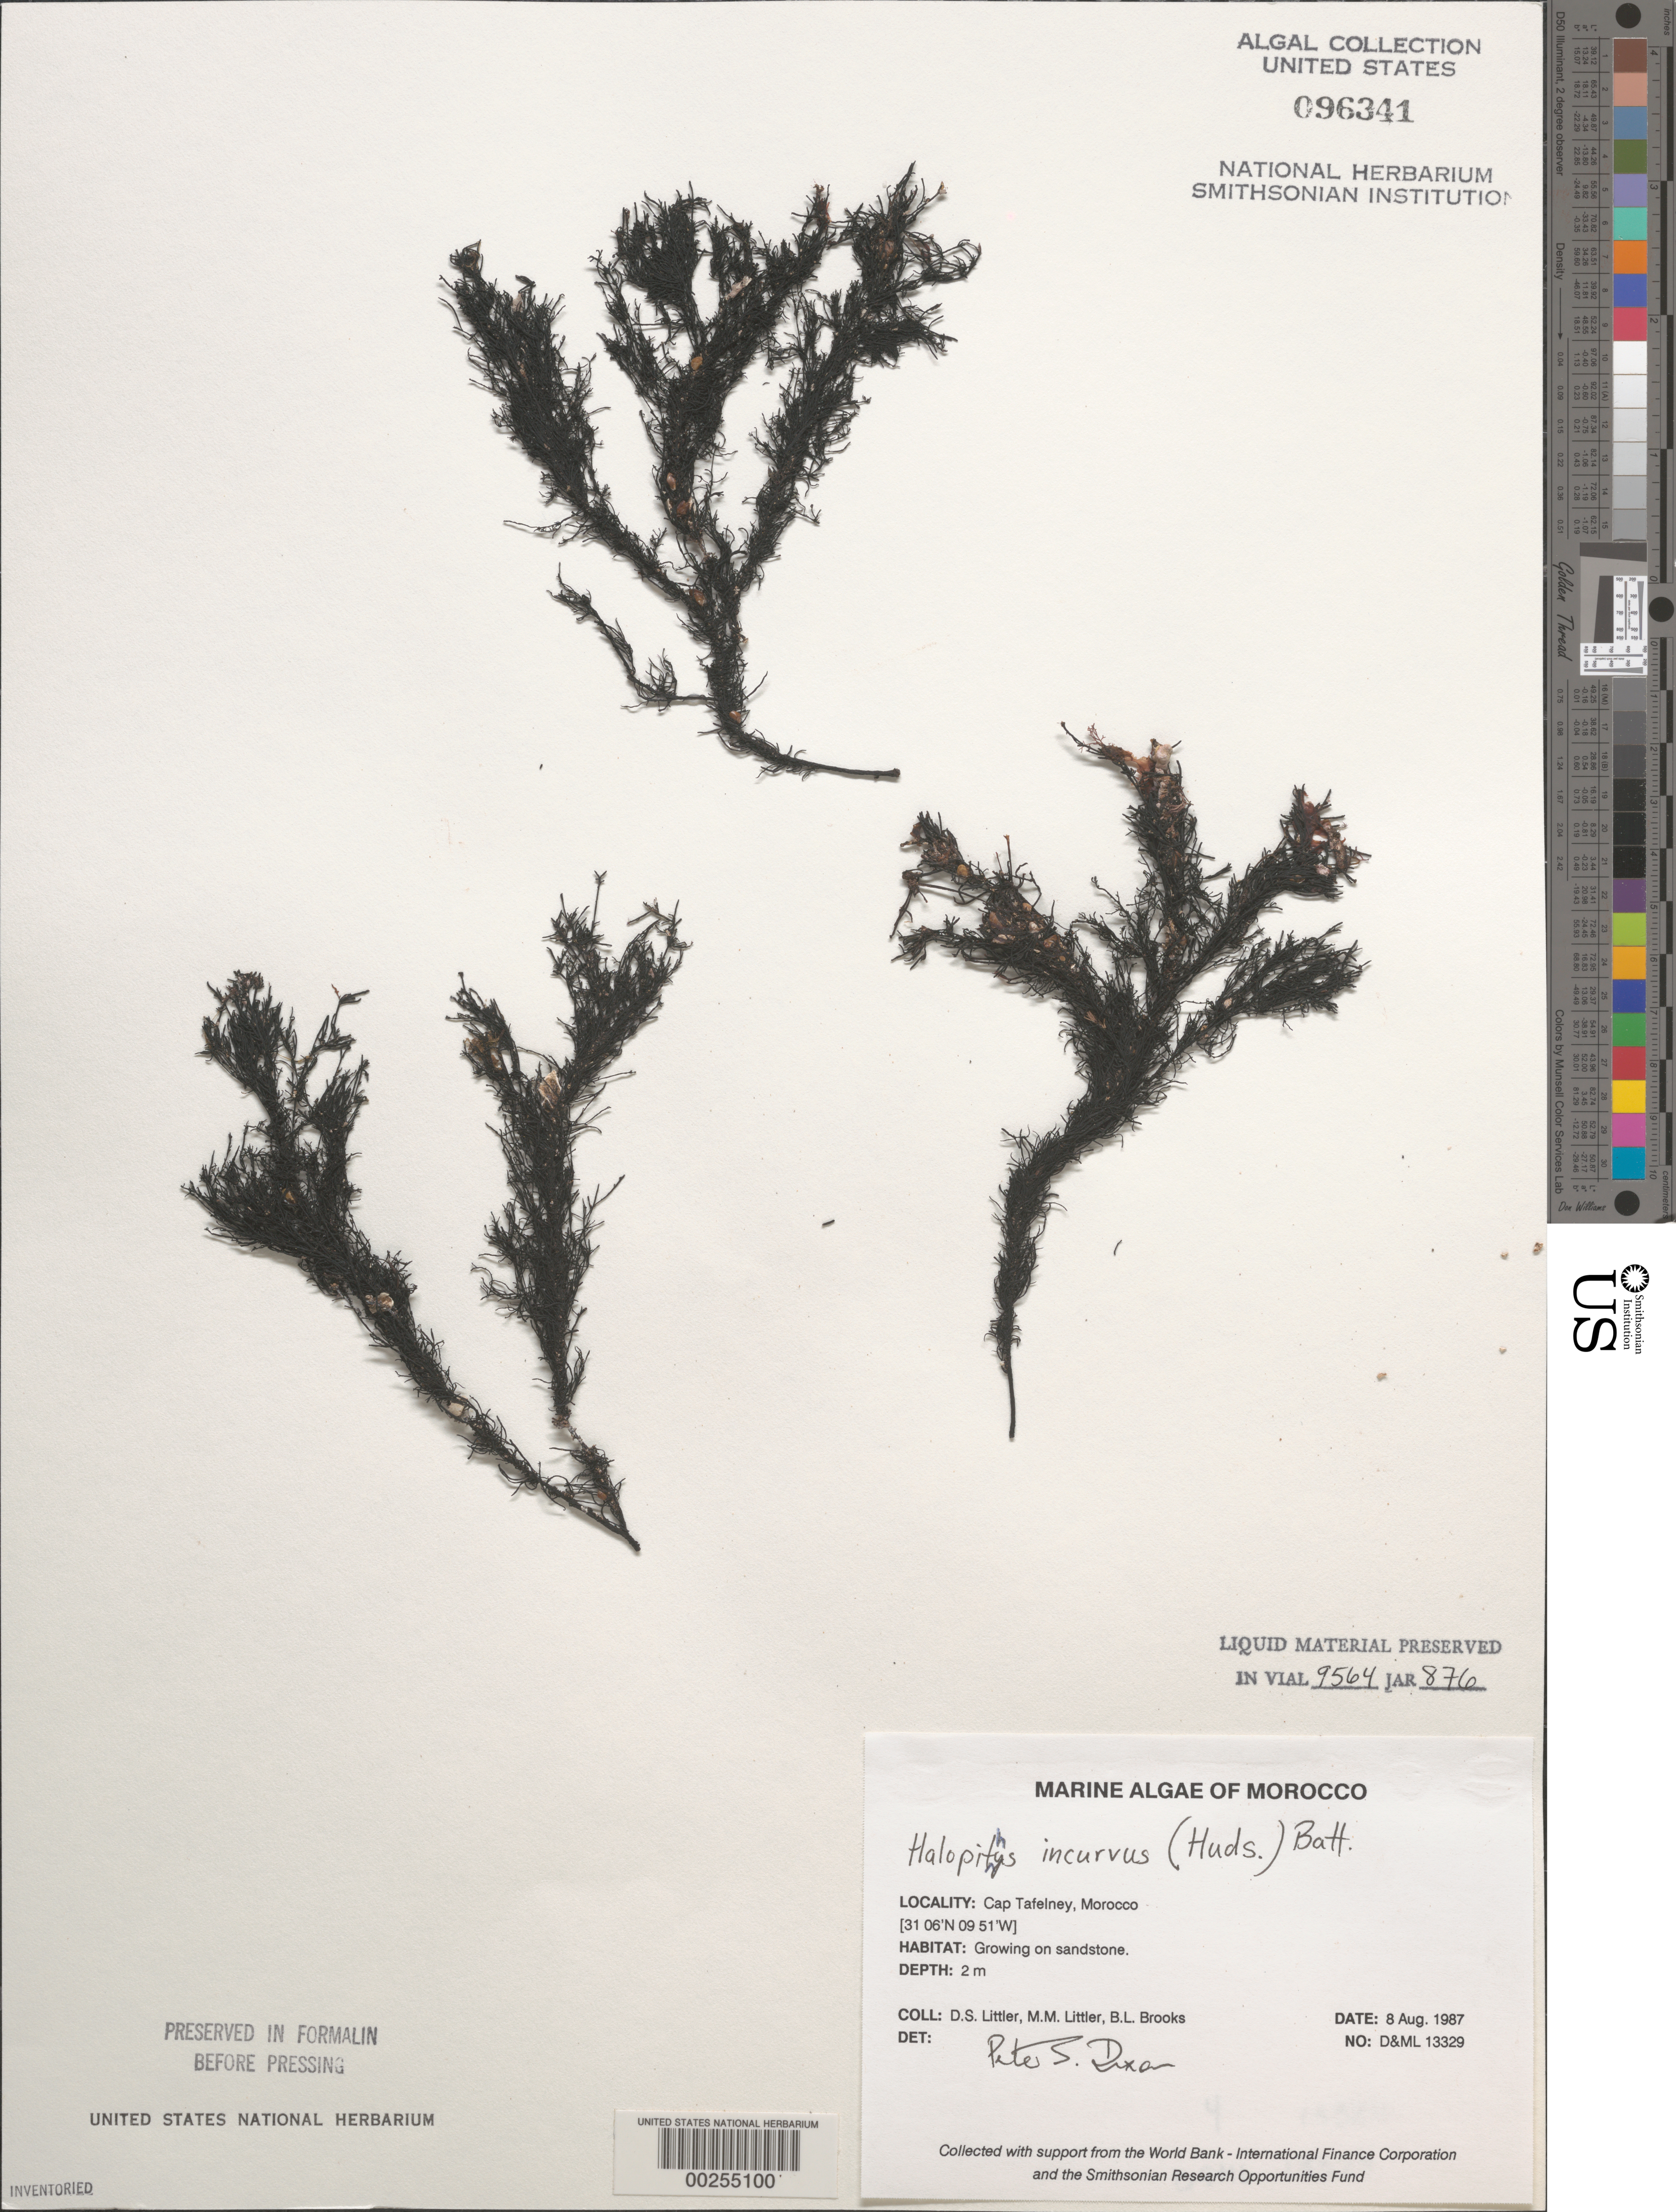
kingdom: Plantae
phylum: Rhodophyta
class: Florideophyceae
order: Ceramiales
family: Rhodomelaceae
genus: Halopithys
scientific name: Halopithys incurvus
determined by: Dixon, P. S.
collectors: D. S. Littler, M. M. Littler & B. Brooks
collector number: D&ML 13329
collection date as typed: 08 Aug 1987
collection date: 1987-08-08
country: Morocco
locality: Cap Tafelney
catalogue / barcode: US 96341